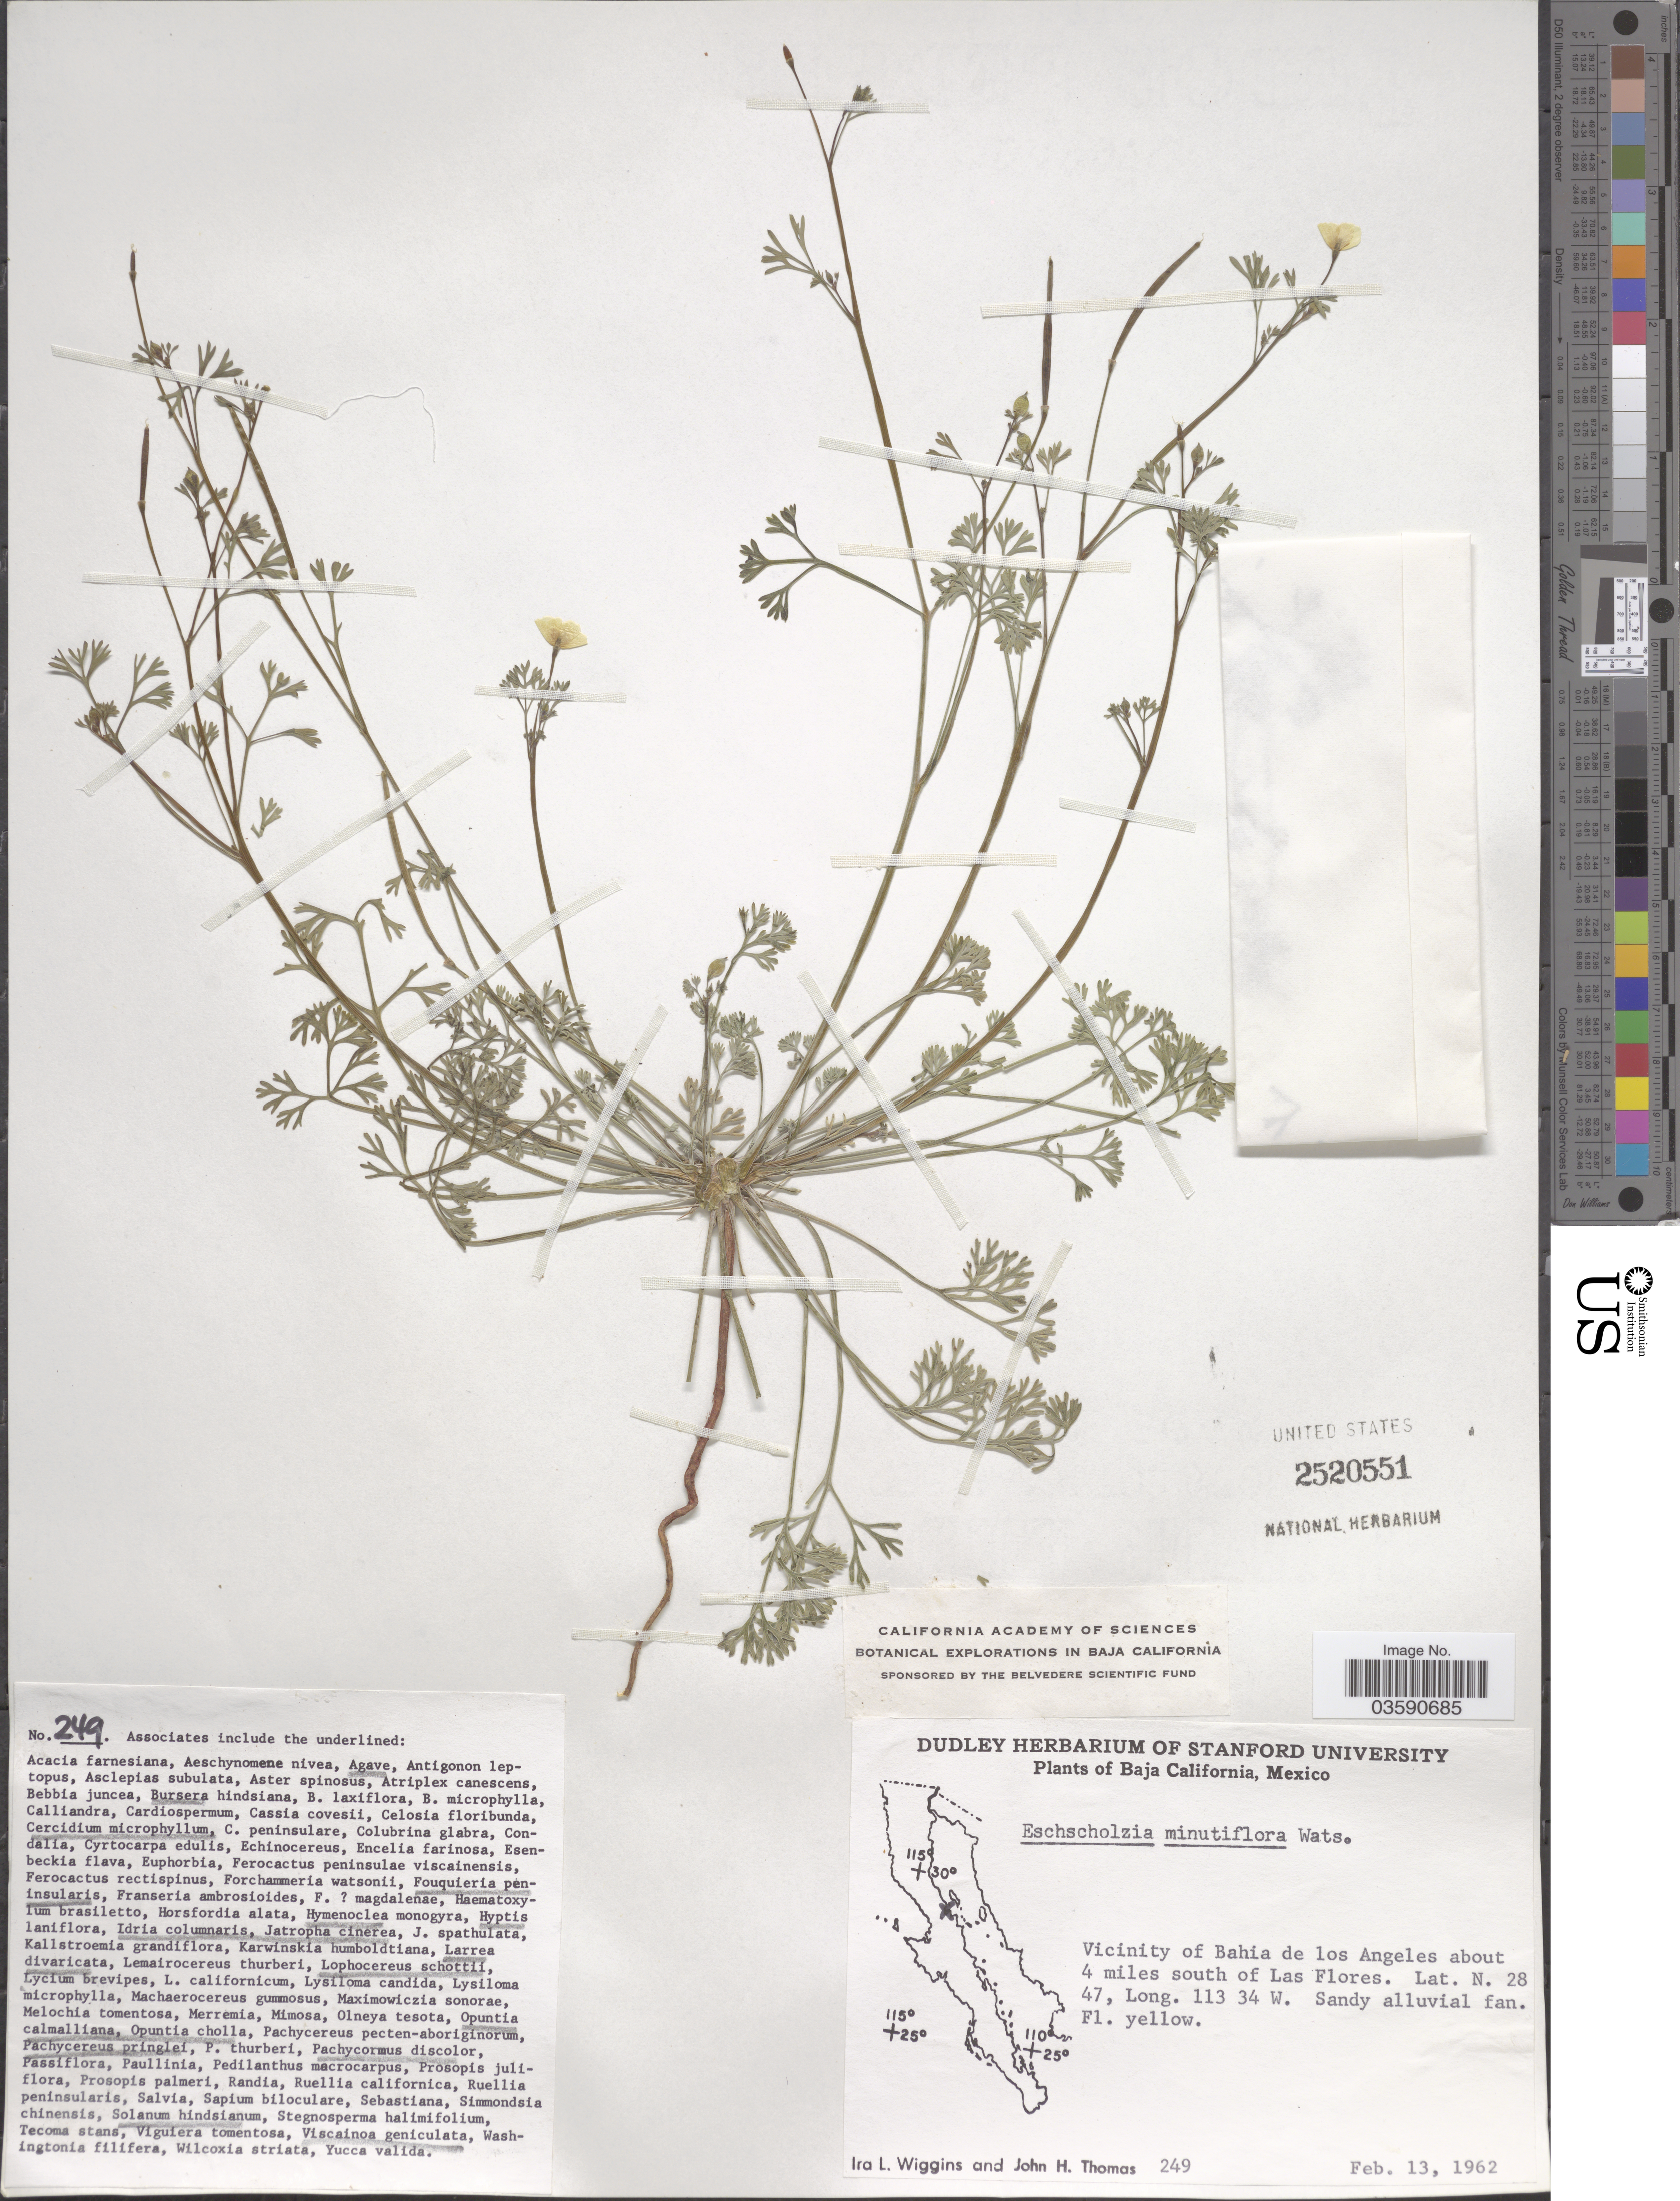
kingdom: Plantae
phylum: Tracheophyta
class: Magnoliopsida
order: Ranunculales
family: Papaveraceae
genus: Eschscholzia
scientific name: Eschscholzia minutiflora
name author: S. Watson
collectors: I. L. Wiggins & J. H. Thomas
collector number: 249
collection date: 1962-02-13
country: Mexico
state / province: Baja California Norte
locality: Vicinity of Bahia de Los Angeles about 4 miles south of Las Flores.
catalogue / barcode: US 2520551